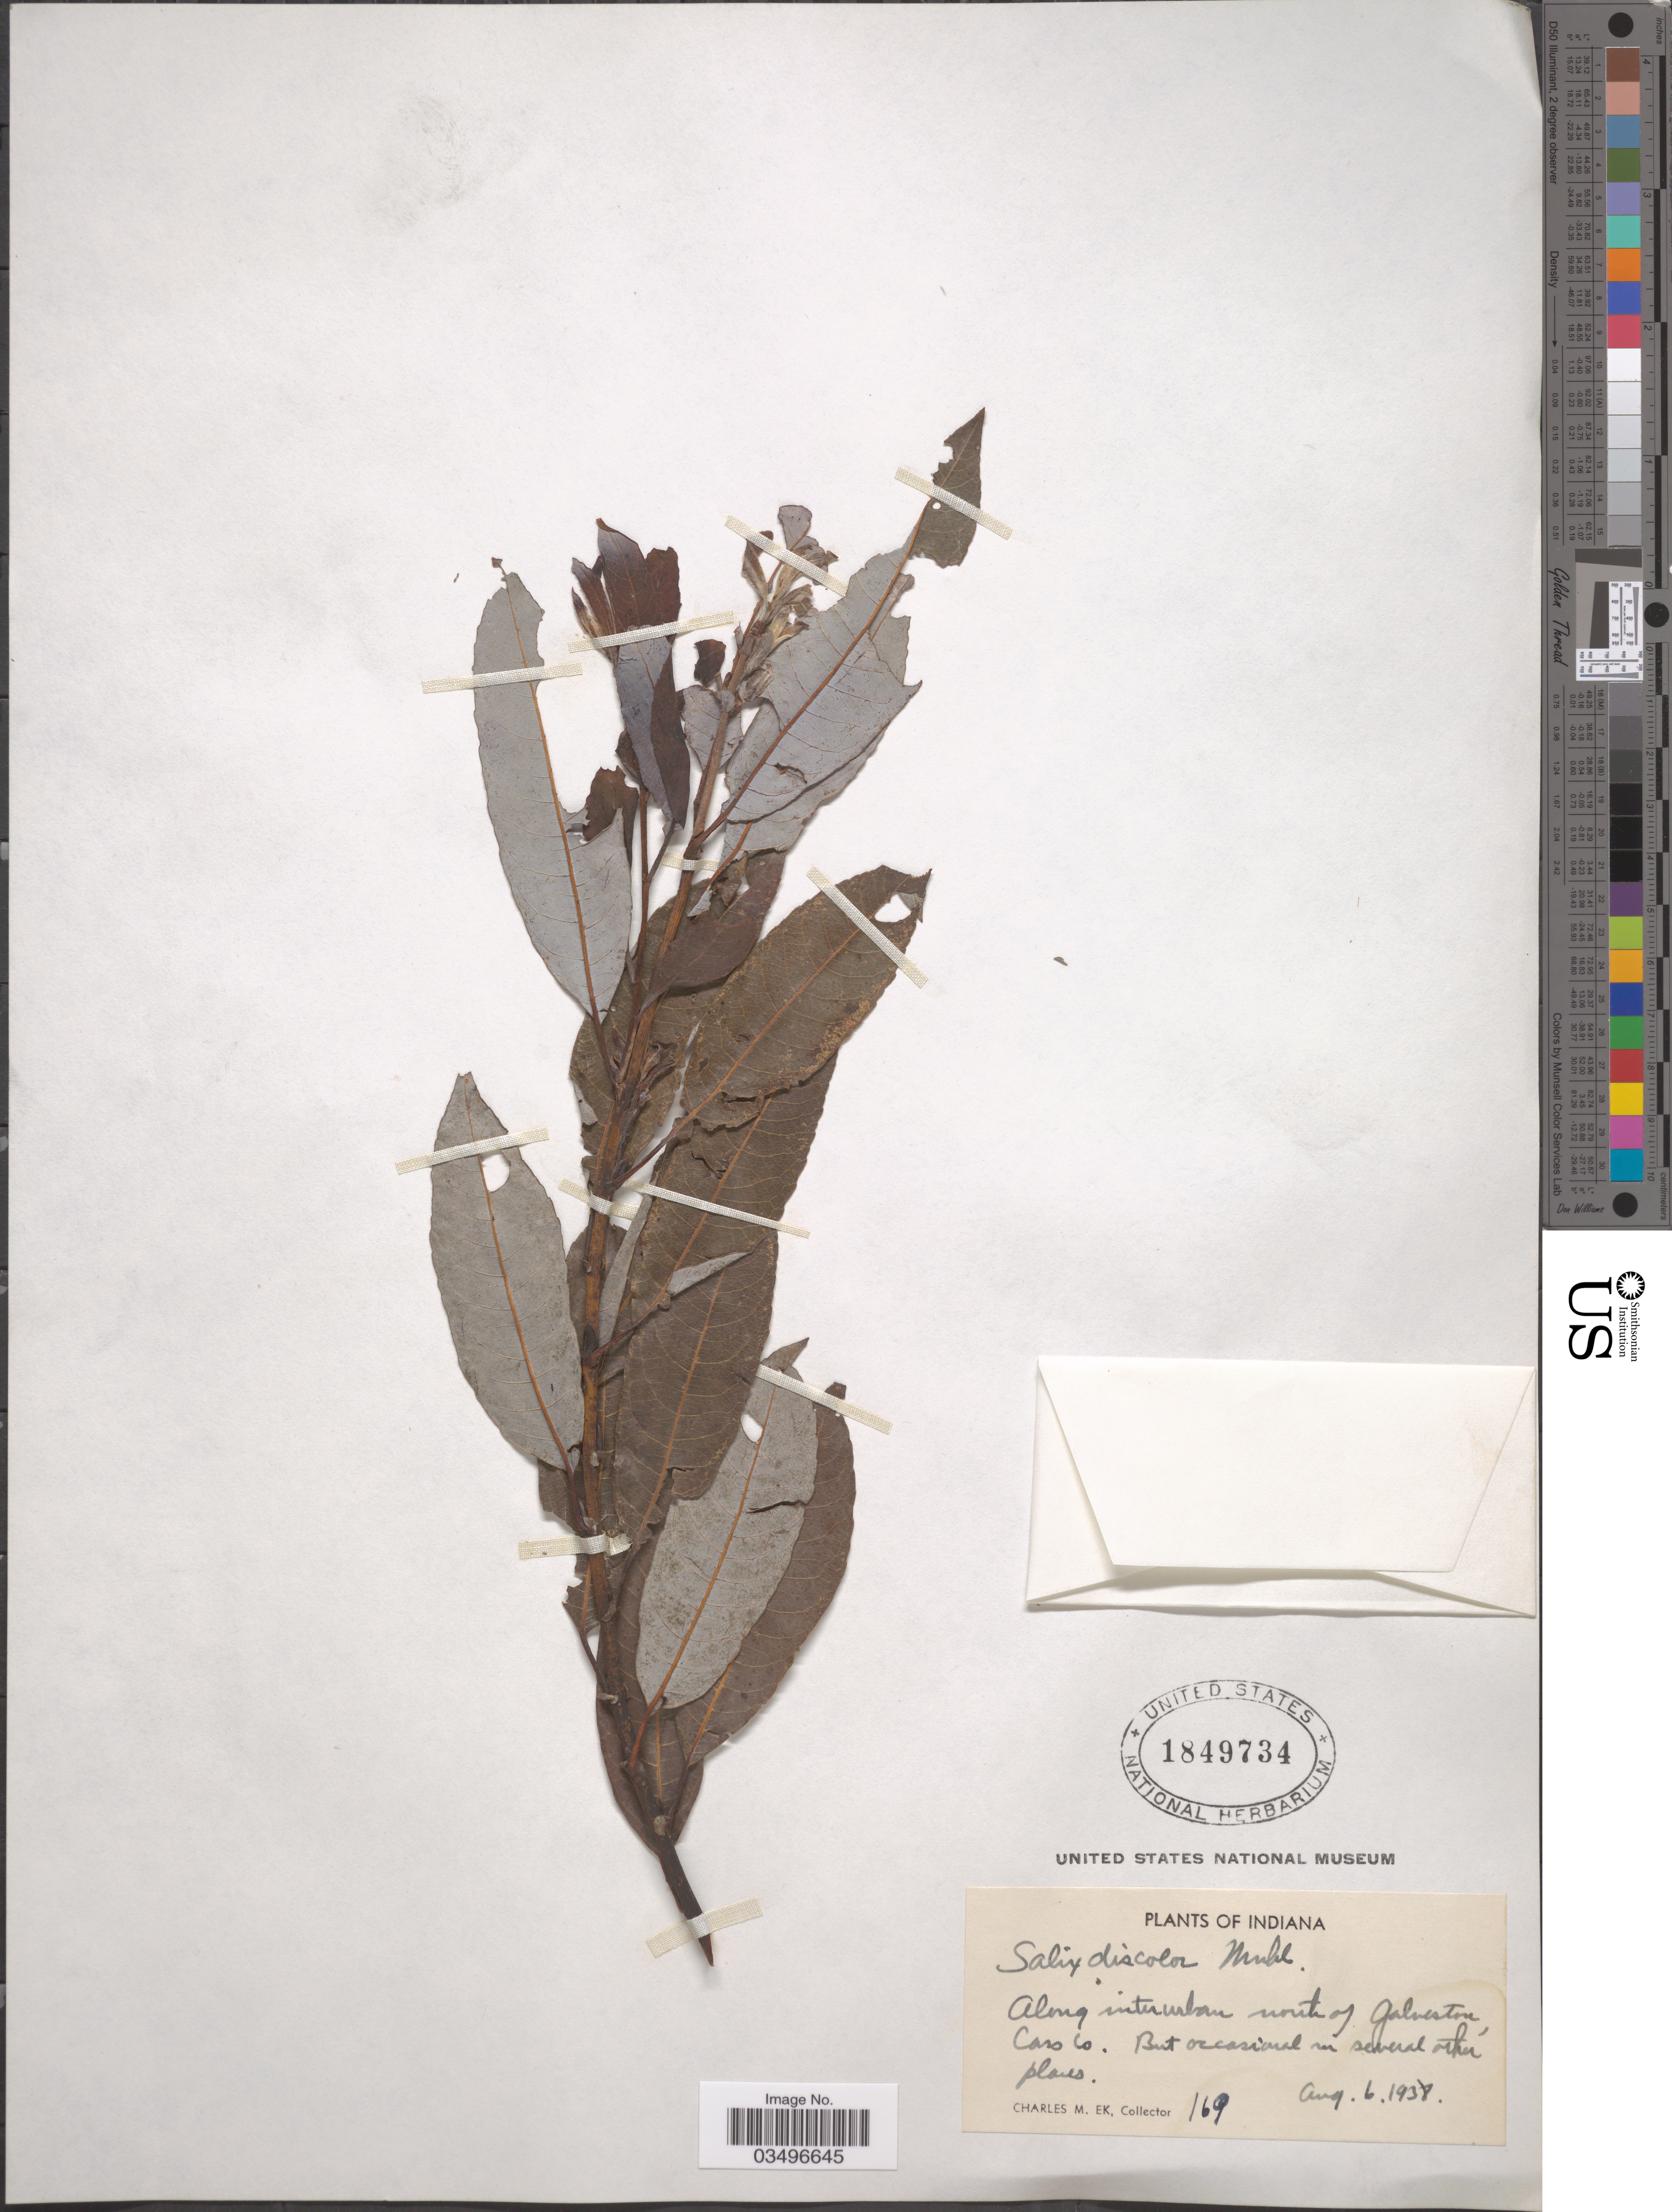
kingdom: Plantae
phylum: Tracheophyta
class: Magnoliopsida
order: Malpighiales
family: Salicaceae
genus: Salix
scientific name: Salix discolor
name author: Muhl.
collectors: C. Ek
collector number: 169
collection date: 1938-08-06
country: United States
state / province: Indiana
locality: Along interurban north of Galveston Cass Co.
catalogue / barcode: US 1849734